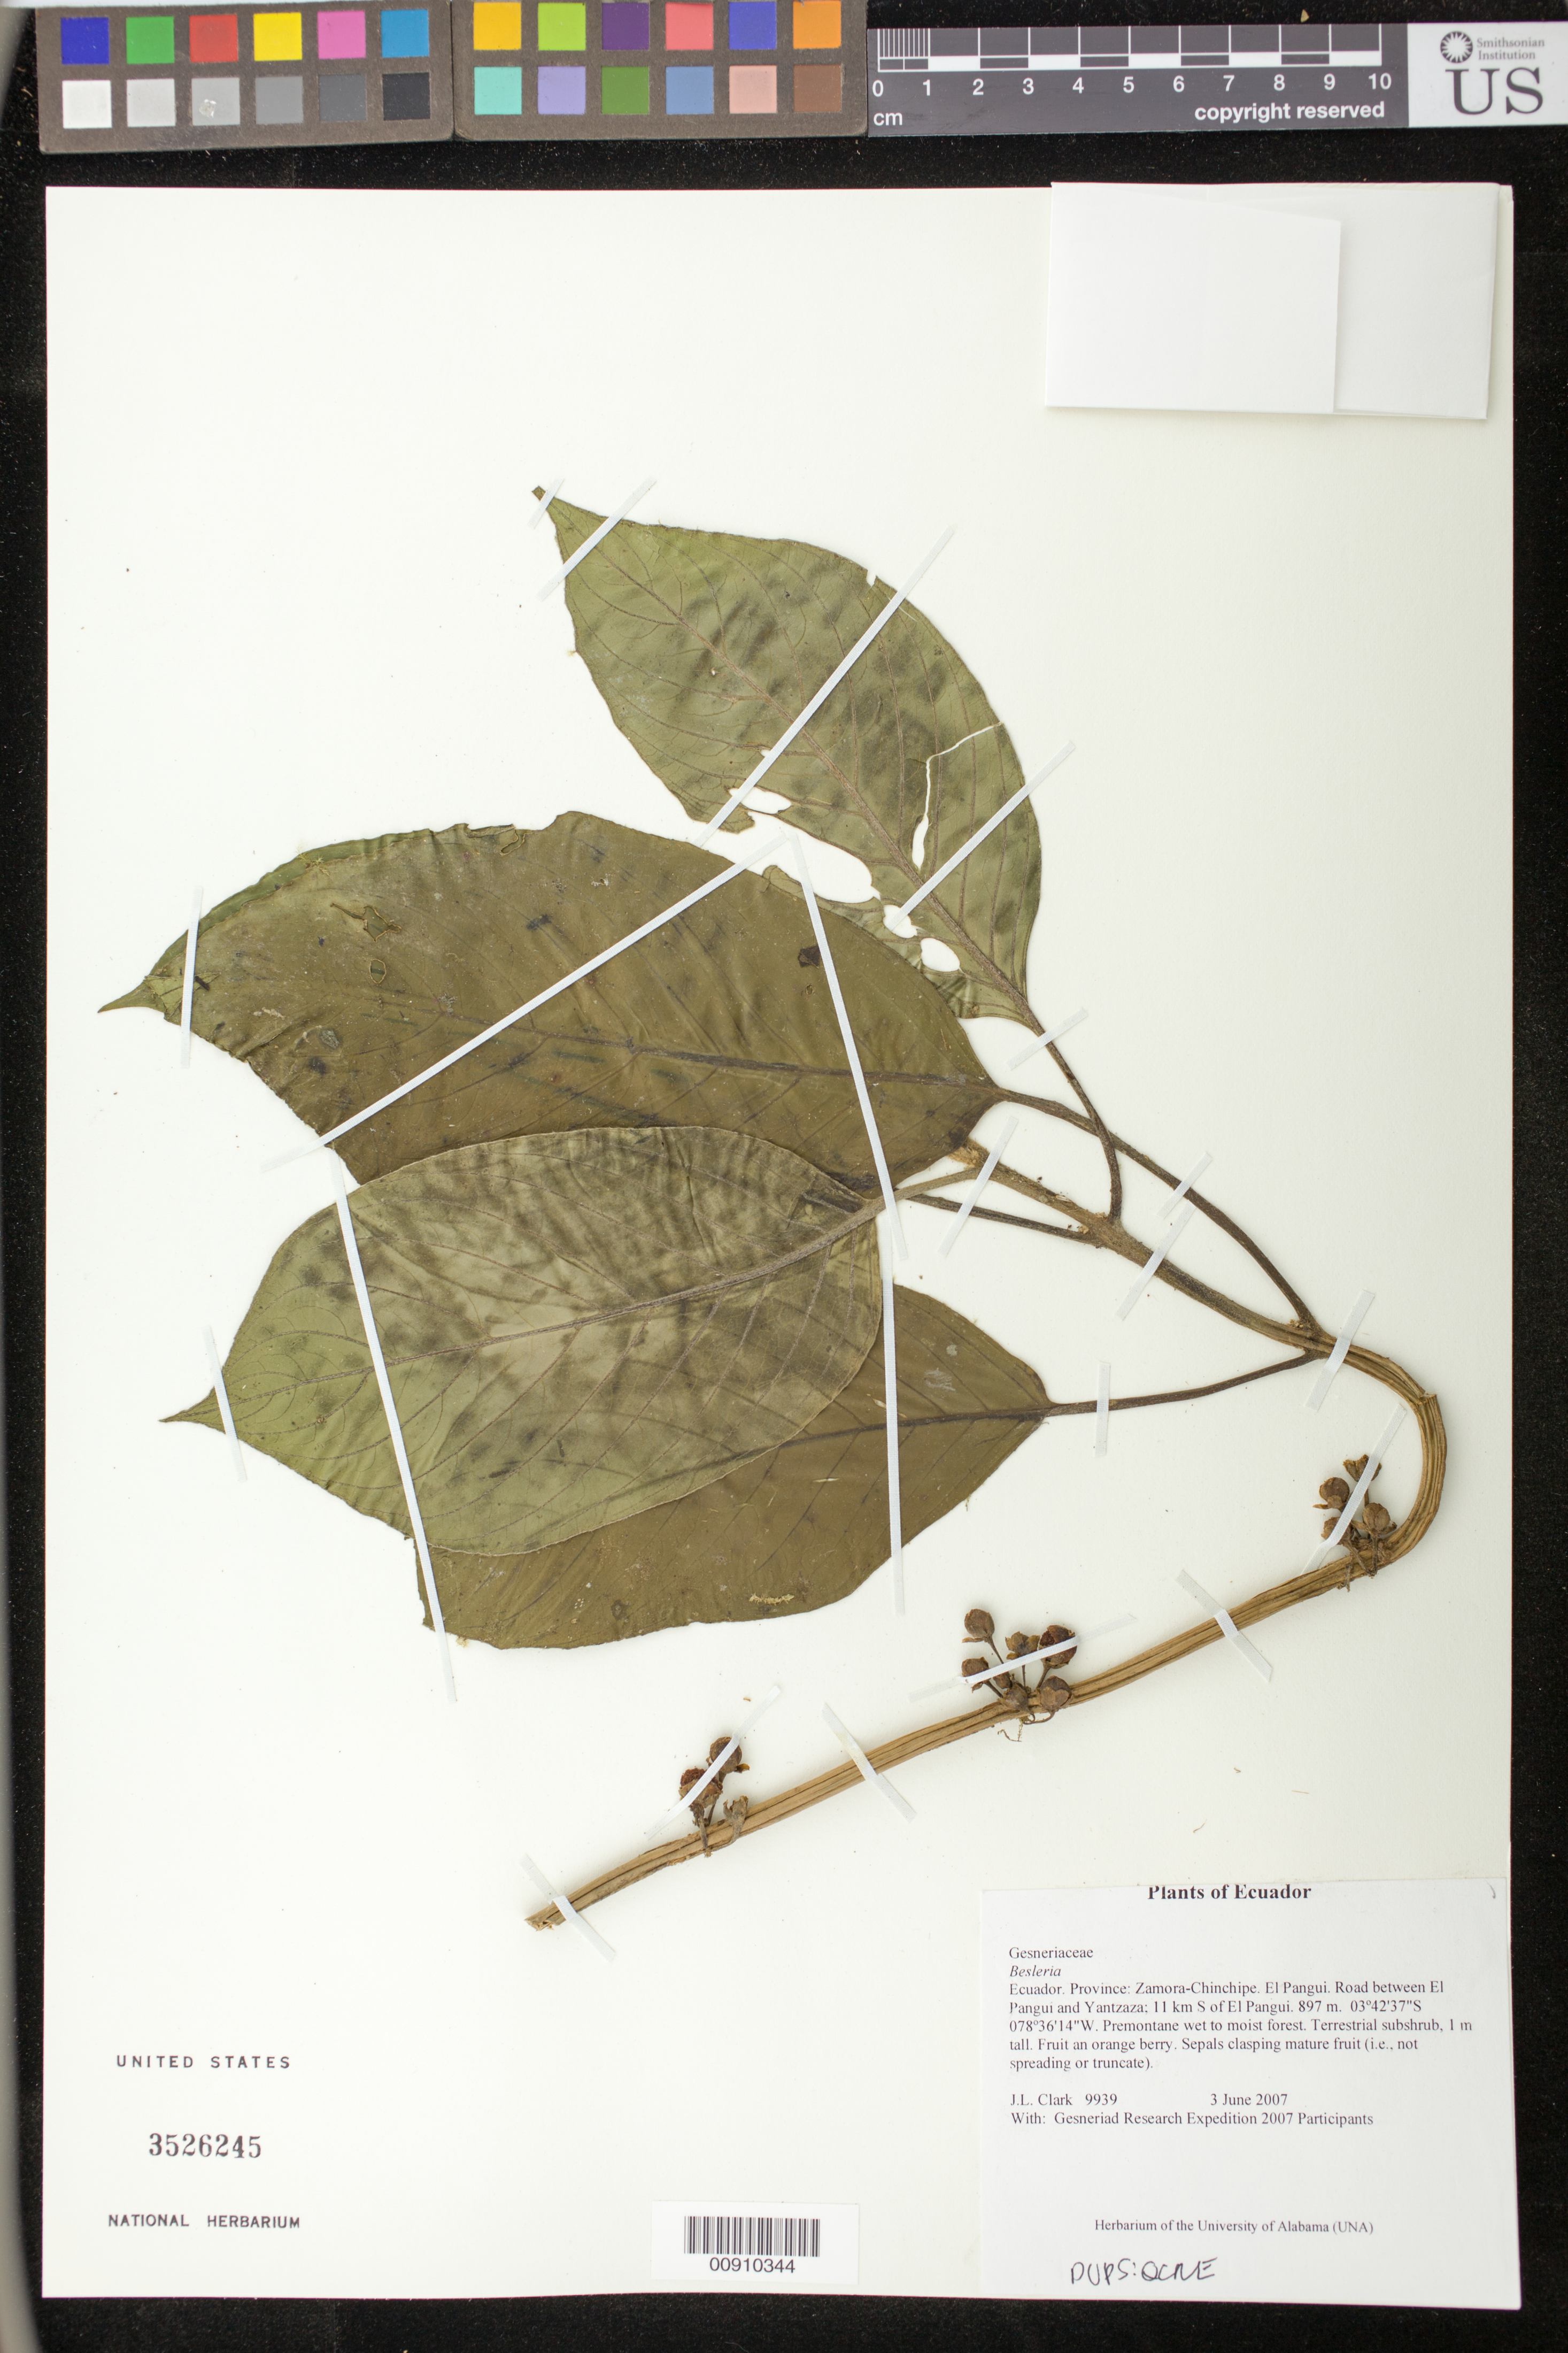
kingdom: Plantae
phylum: Tracheophyta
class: Magnoliopsida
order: Lamiales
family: Gesneriaceae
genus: Besleria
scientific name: Besleria sp.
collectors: J. L. Clark & Gesneriad Research Expedition 2007 Participants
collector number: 9939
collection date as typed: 03 Jun 2007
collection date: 2007-06-03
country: Ecuador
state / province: Zamora-Chinchipe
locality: El Pangui. Road between El Pangui and Yantzaza; 11 km S of El Pangui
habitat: Premontane wet to moist forest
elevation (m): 897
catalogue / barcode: US 3526245